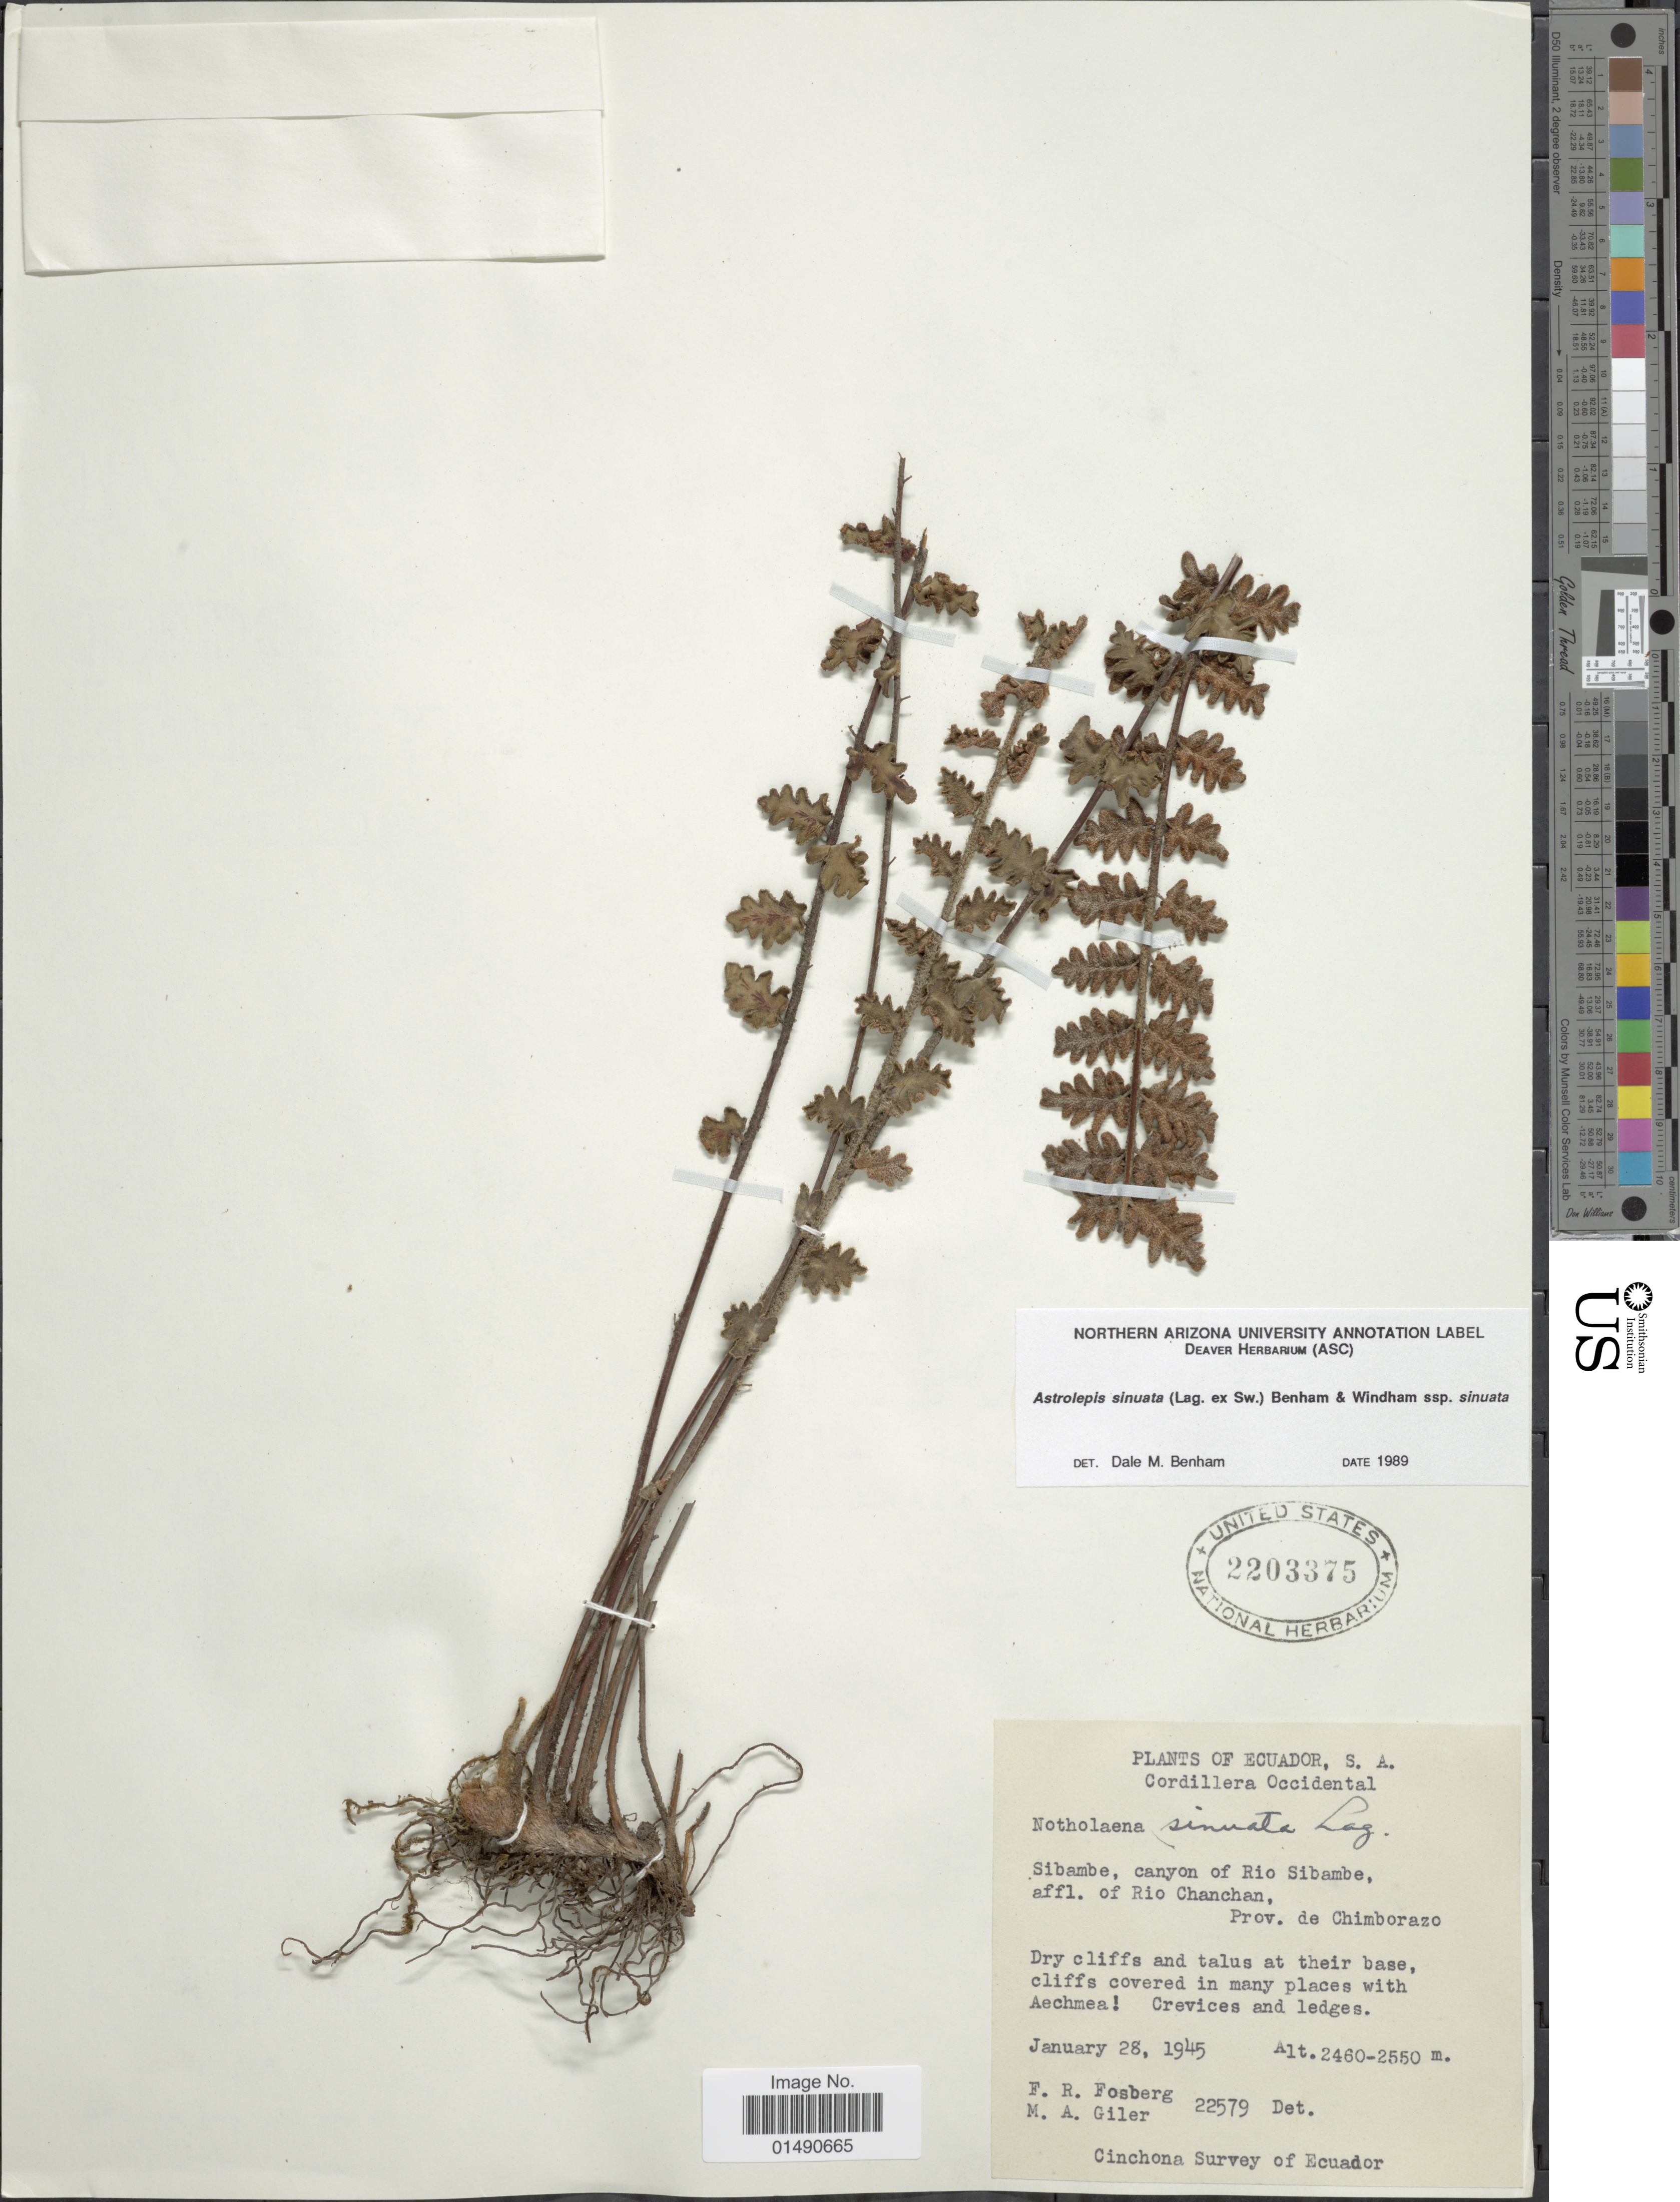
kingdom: Plantae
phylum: Tracheophyta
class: Polypodiopsida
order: Polypodiales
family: Pteridaceae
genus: Astrolepis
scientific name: Astrolepis sinuata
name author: (Lag. ex Sw.) D.M. Benham & Windham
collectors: F. R. Fosberg & M. Giler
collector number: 22579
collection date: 1945-01-28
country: Ecuador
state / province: Chimborazo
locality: Sibambe, canyon of Rio Sibambe, affl. of Rio Chanchan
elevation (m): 2460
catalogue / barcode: US 2203375